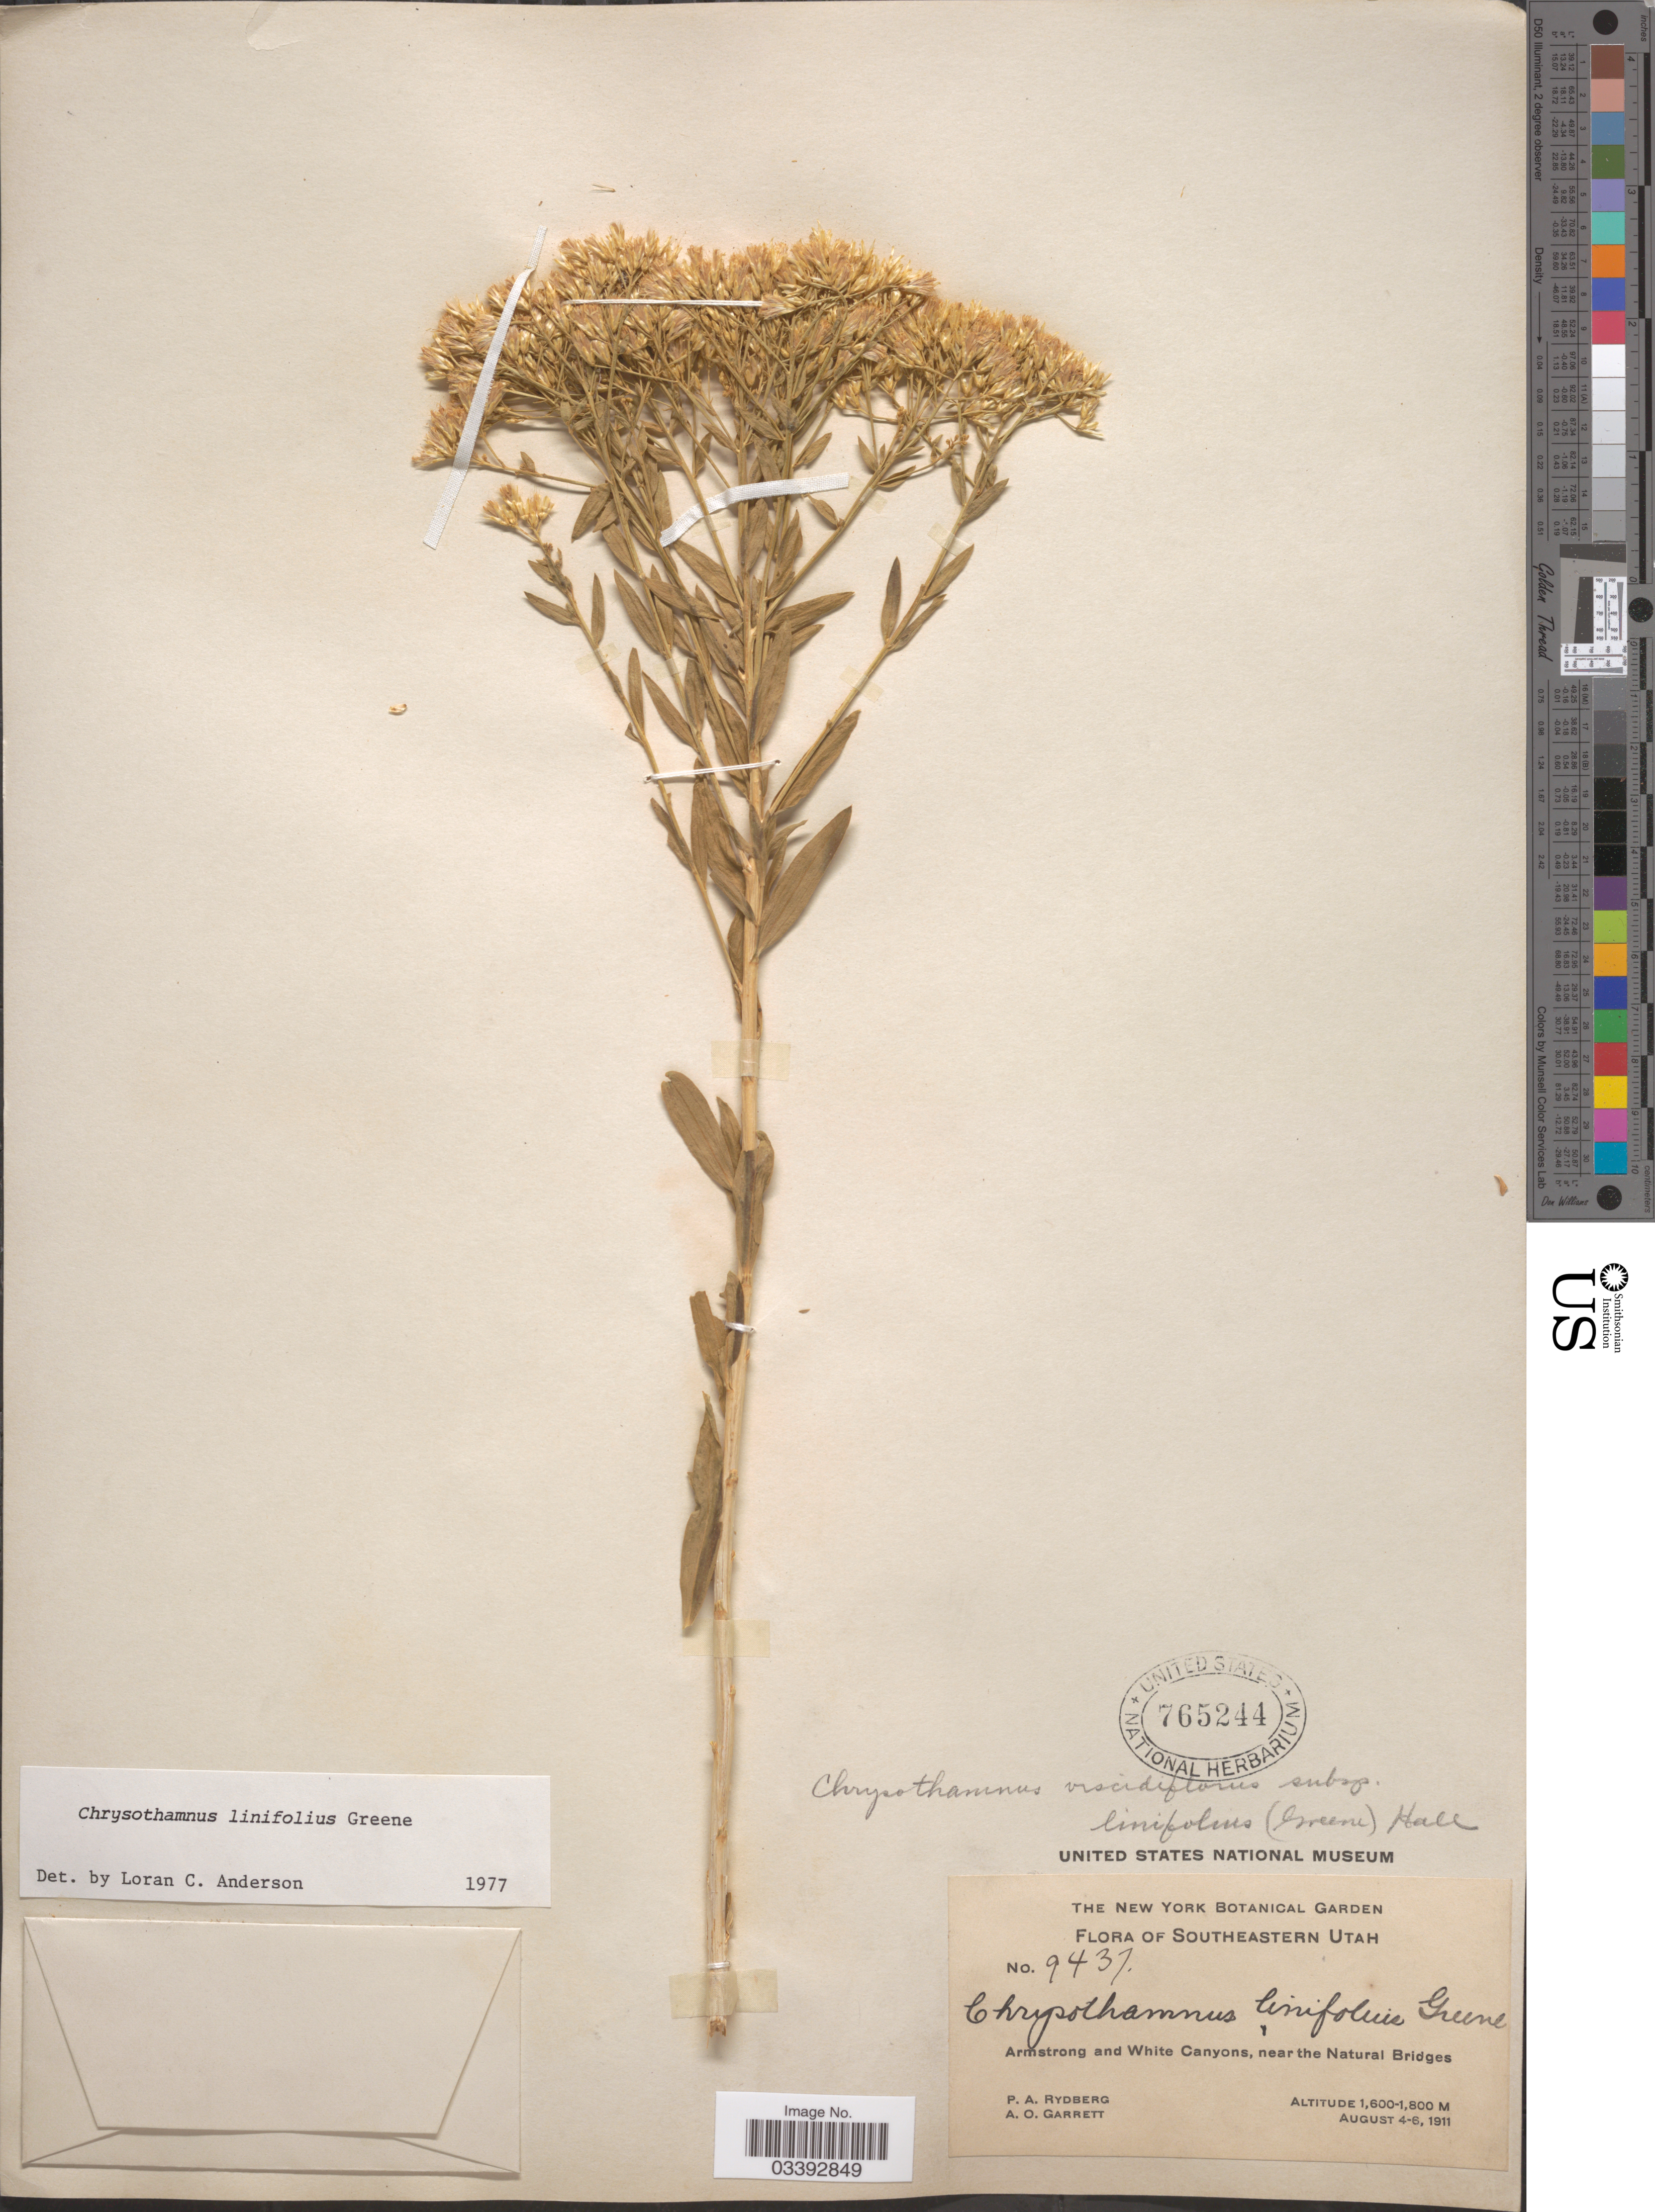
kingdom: Plantae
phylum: Tracheophyta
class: Magnoliopsida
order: Asterales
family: Asteraceae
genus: Chrysothamnus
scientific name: Chrysothamnus linifolius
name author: Greene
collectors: P. A. Rydberg & A. O. Garrett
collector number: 9437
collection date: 1911-08-04/1911-08-06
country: United States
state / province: Utah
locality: Southeastern Utah, Armstrong and White Canyons, near the Natural Bridges.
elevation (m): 1600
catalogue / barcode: US 765244